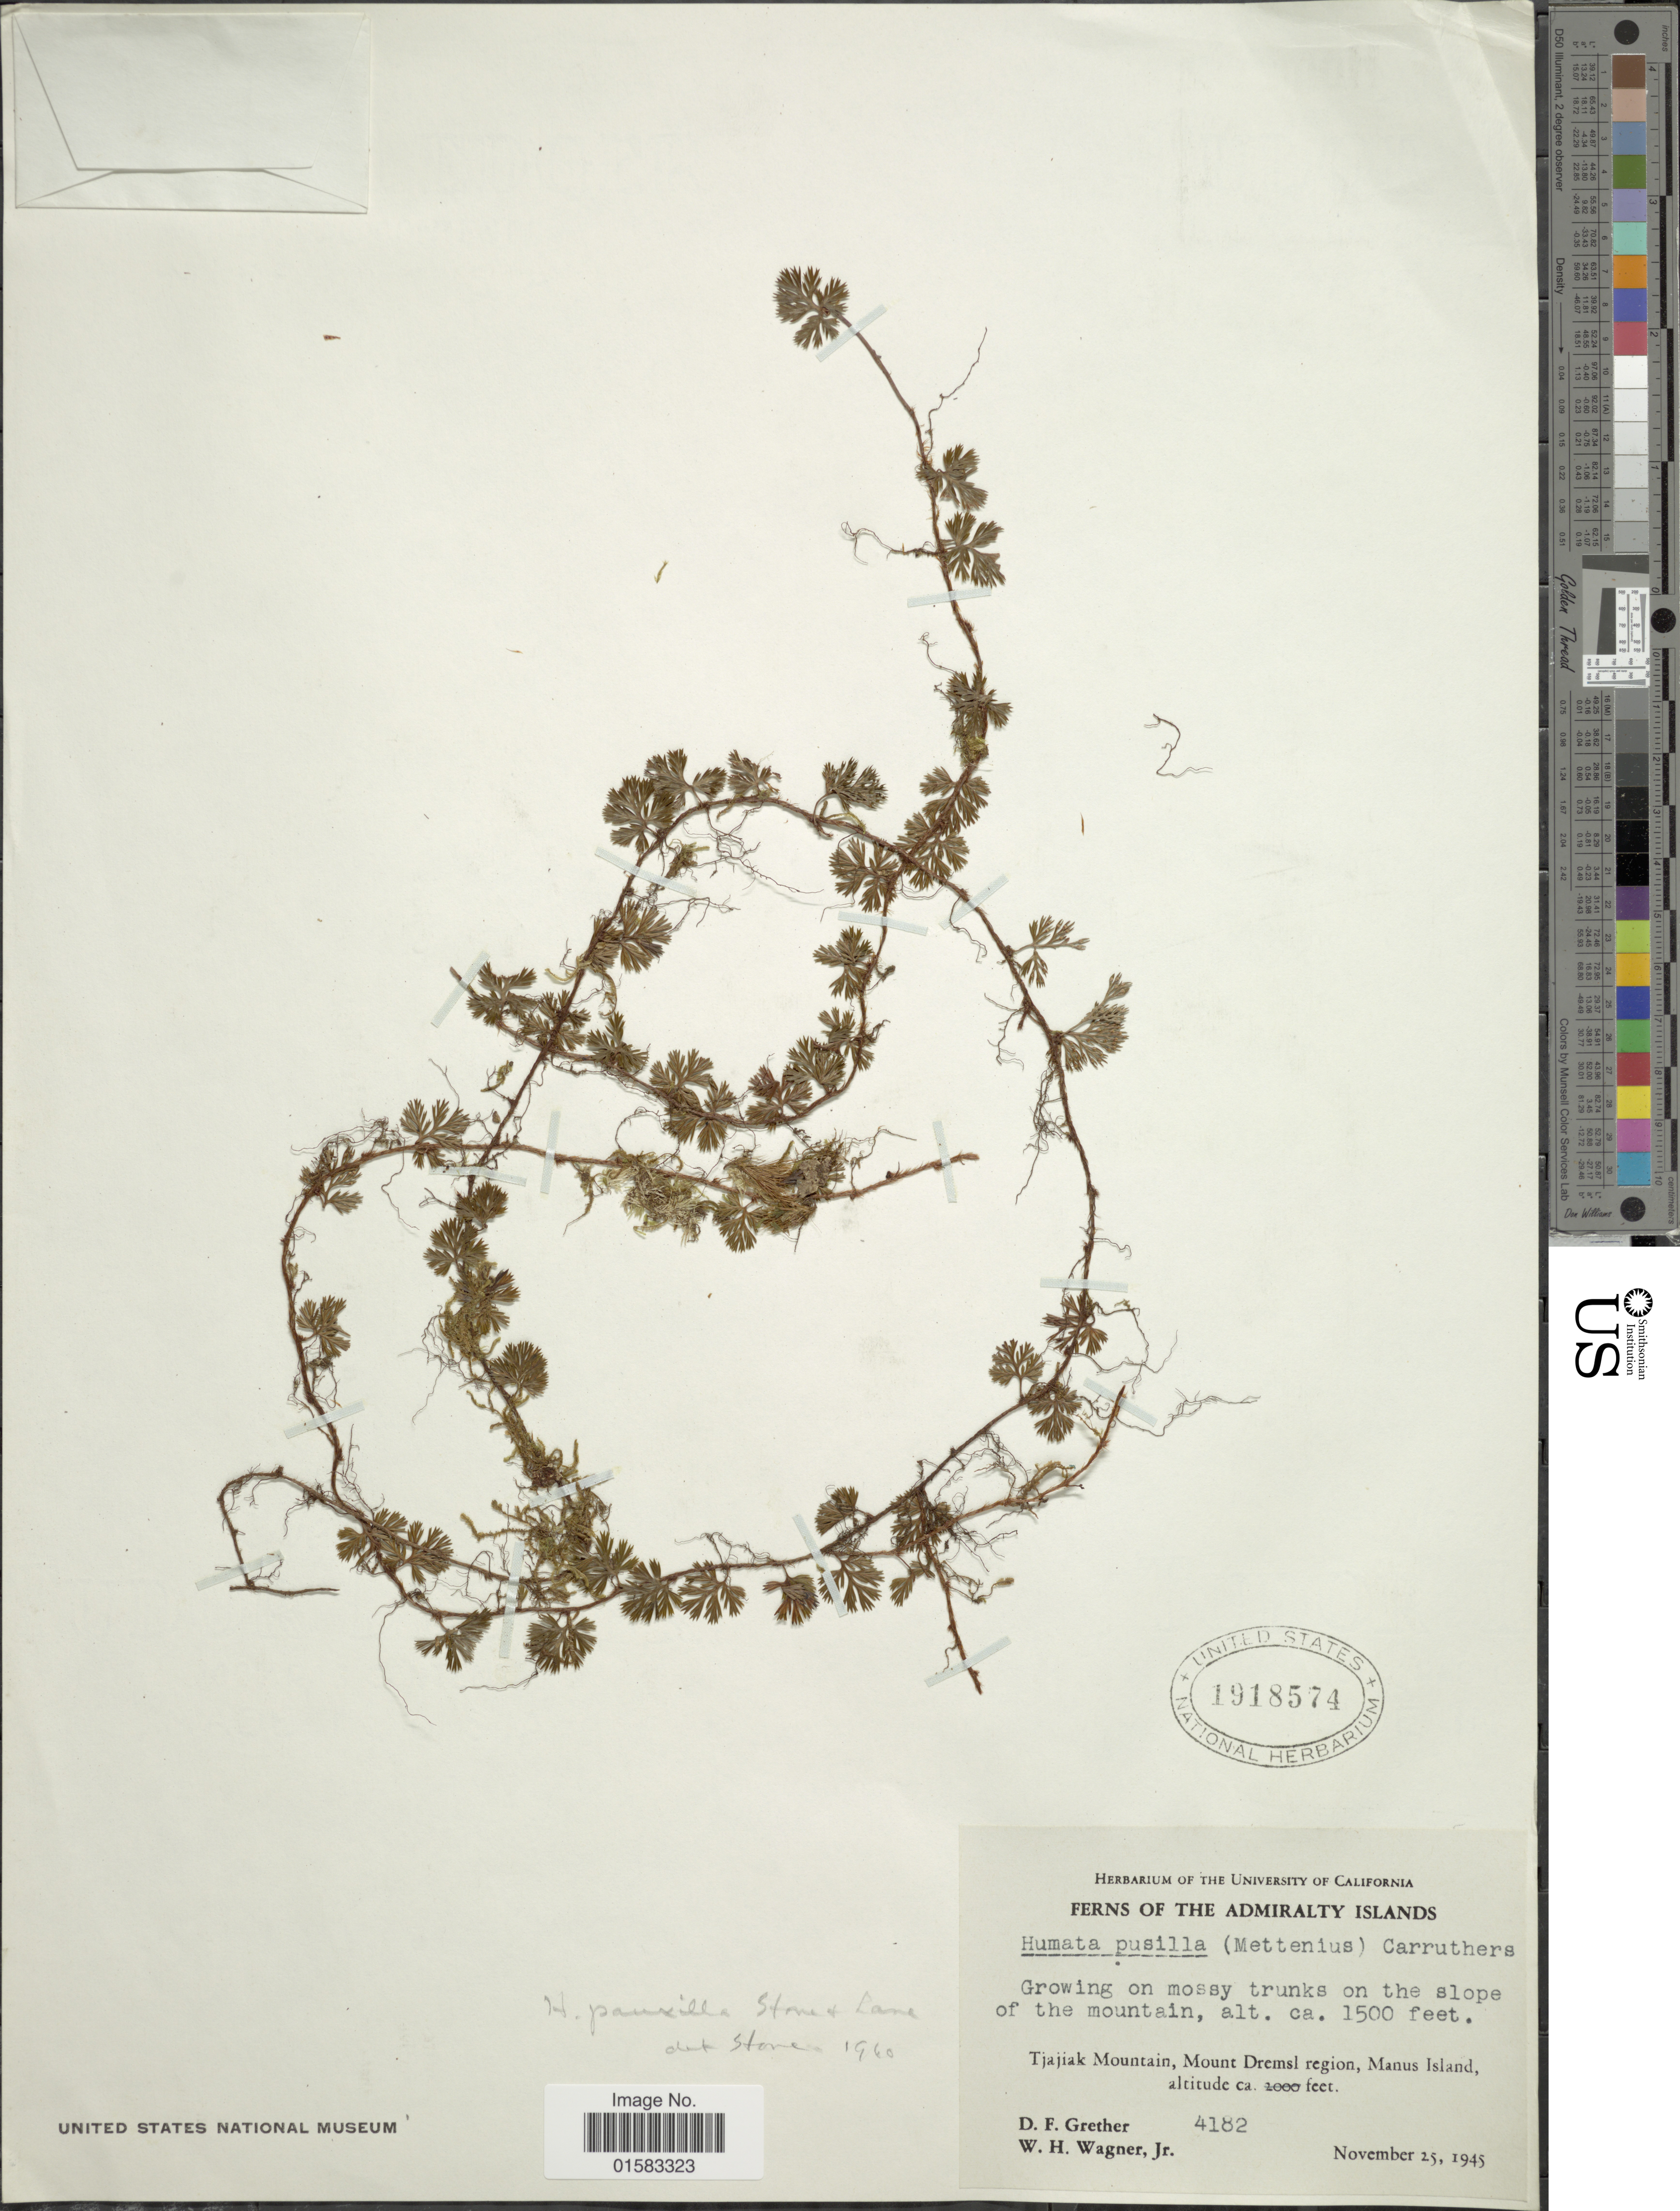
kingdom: Plantae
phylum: Tracheophyta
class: Polypodiopsida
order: Polypodiales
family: Davalliaceae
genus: Davallia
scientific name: Davallia repens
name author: (L. f.) Kuhn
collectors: D. F. Grether & W. H. Wagner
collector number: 4182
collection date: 1945-11-25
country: Papua New Guinea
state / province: Manus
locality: The Admiralty Islands, Tjajiak Mountaind, Mount Dremsl region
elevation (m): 457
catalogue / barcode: US 1918574